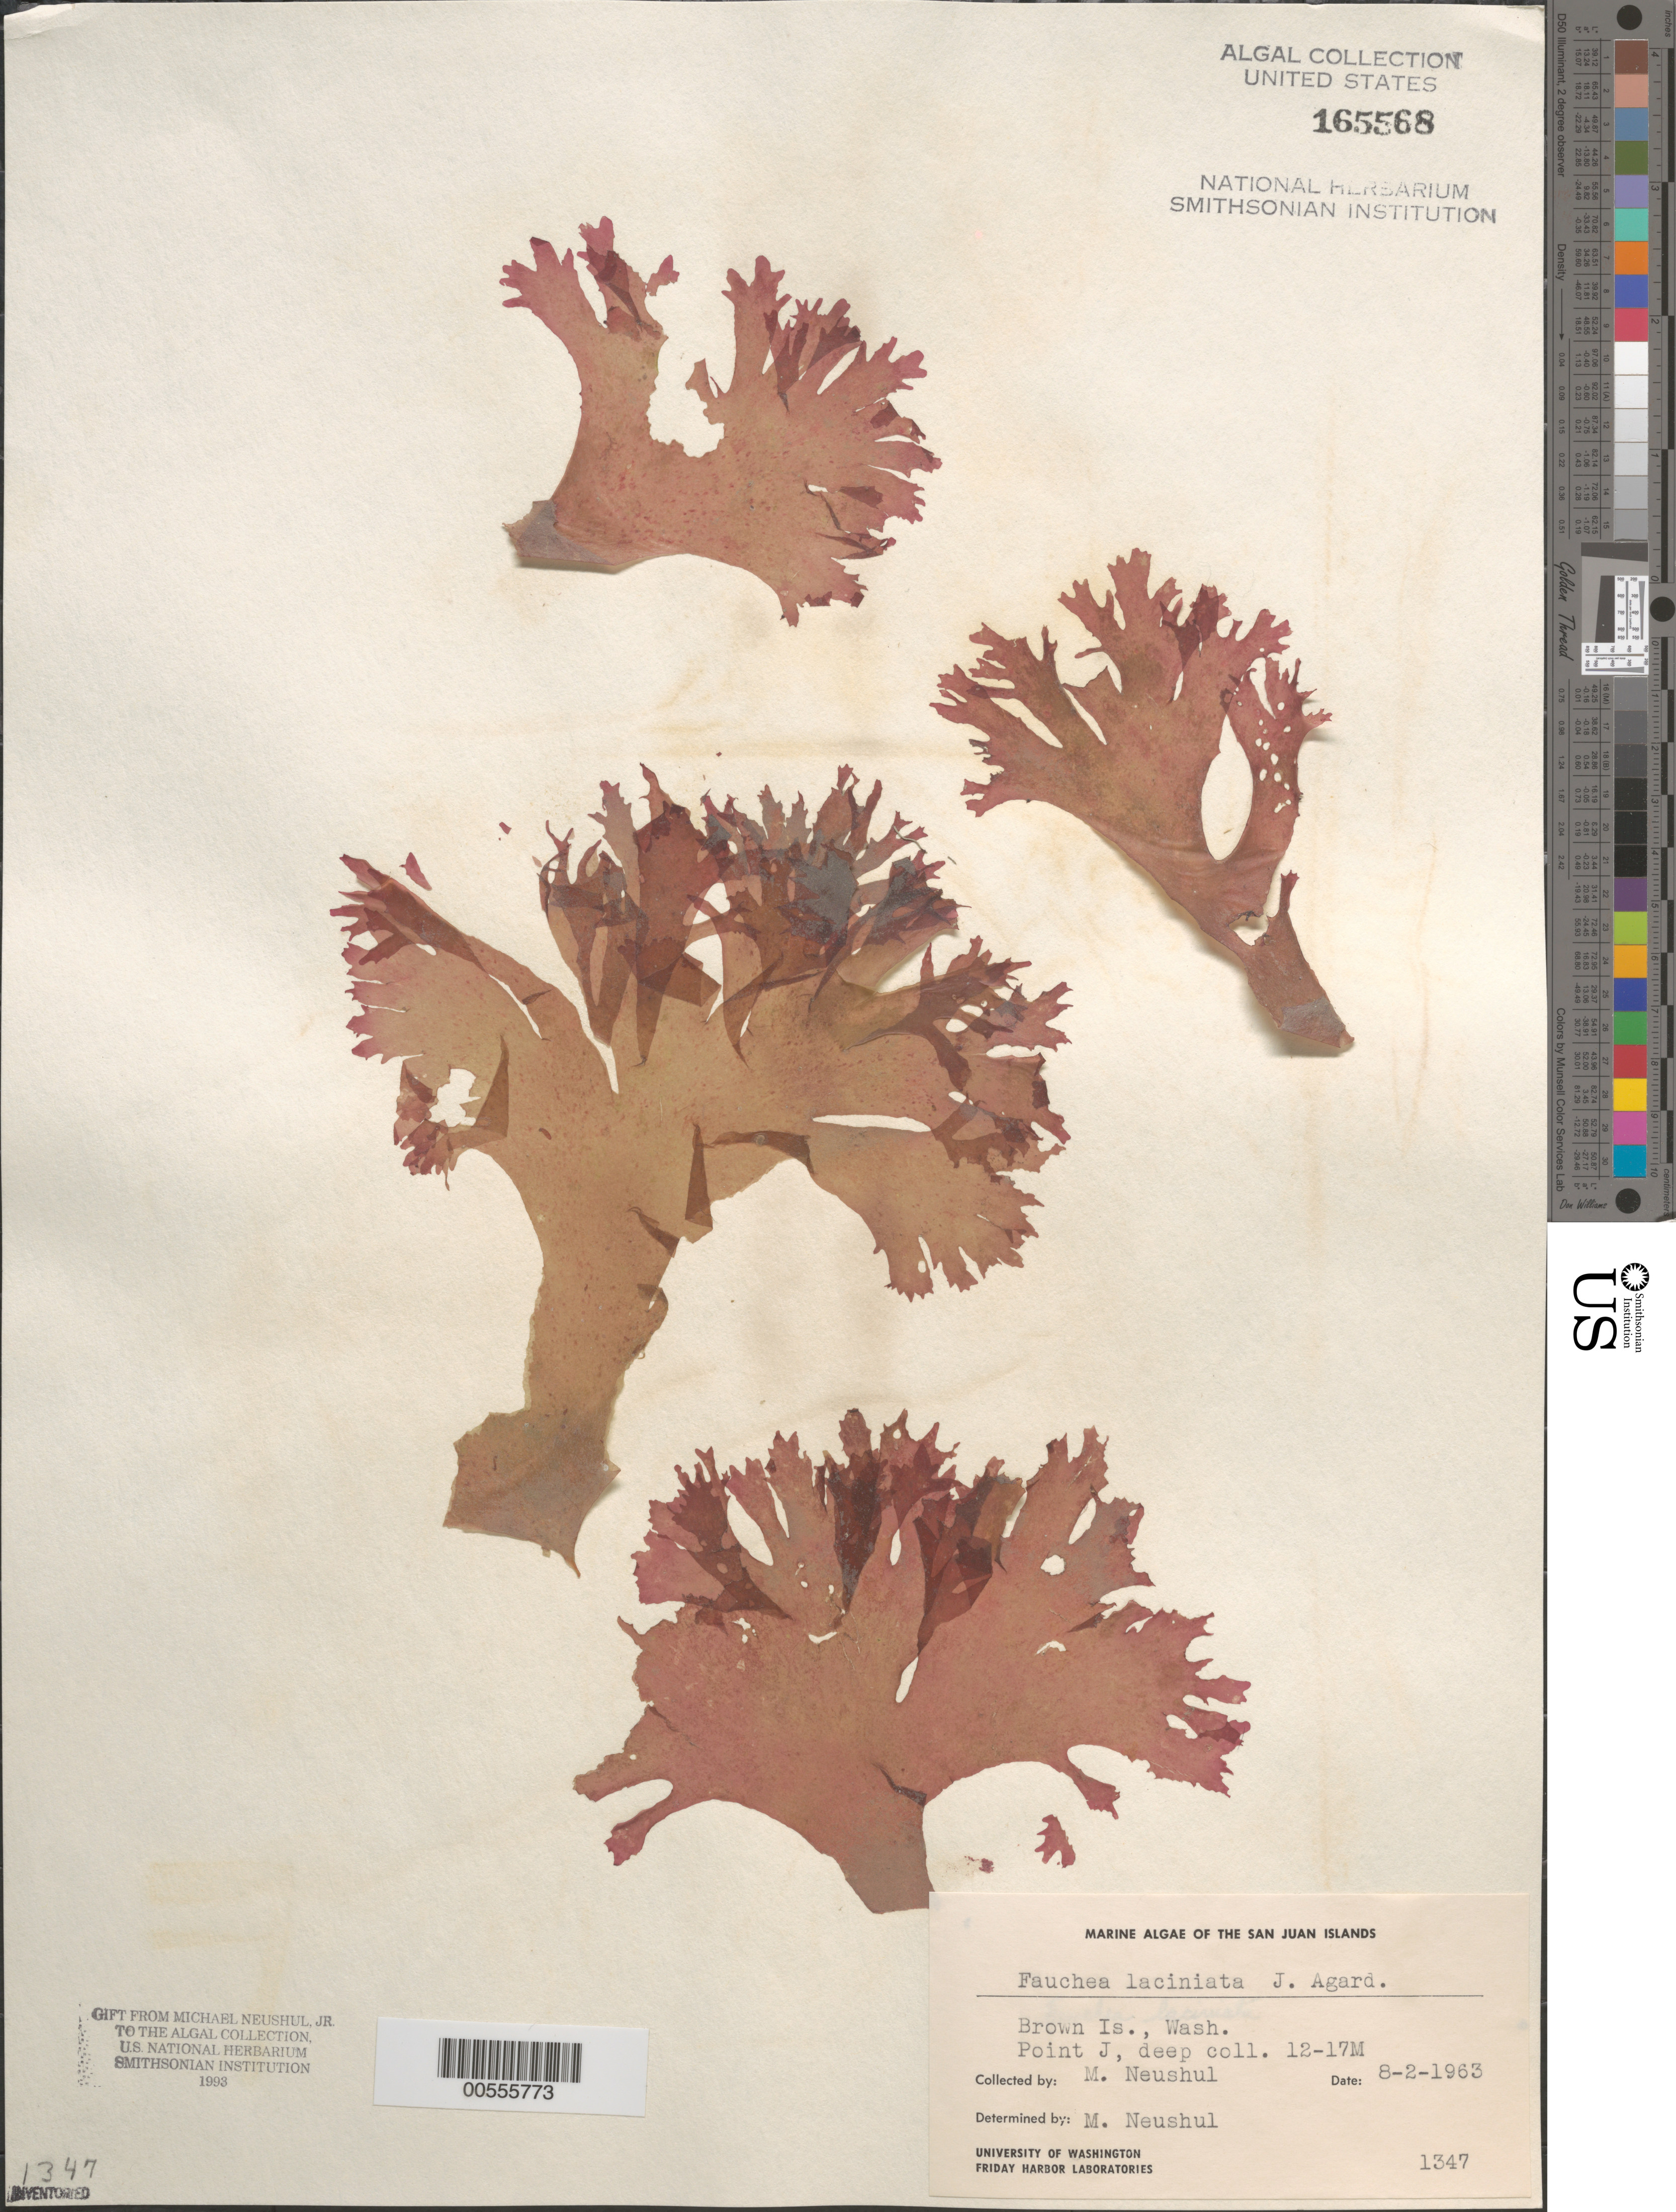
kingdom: Plantae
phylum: Rhodophyta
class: Florideophyceae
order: Rhodymeniales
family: Faucheaceae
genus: Gloiocladia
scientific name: Gloiocladia laciniata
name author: (J. Agardh) Rodríguez-Prieto & N. Sánchez in Rodríguez-Prieto et al.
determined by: Algae name updating Project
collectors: M. Neushul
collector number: Neushul 1347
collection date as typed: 02 Aug 1963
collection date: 1963-08-02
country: United States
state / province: Washington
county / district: San Juan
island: Brown Island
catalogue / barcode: US 165568